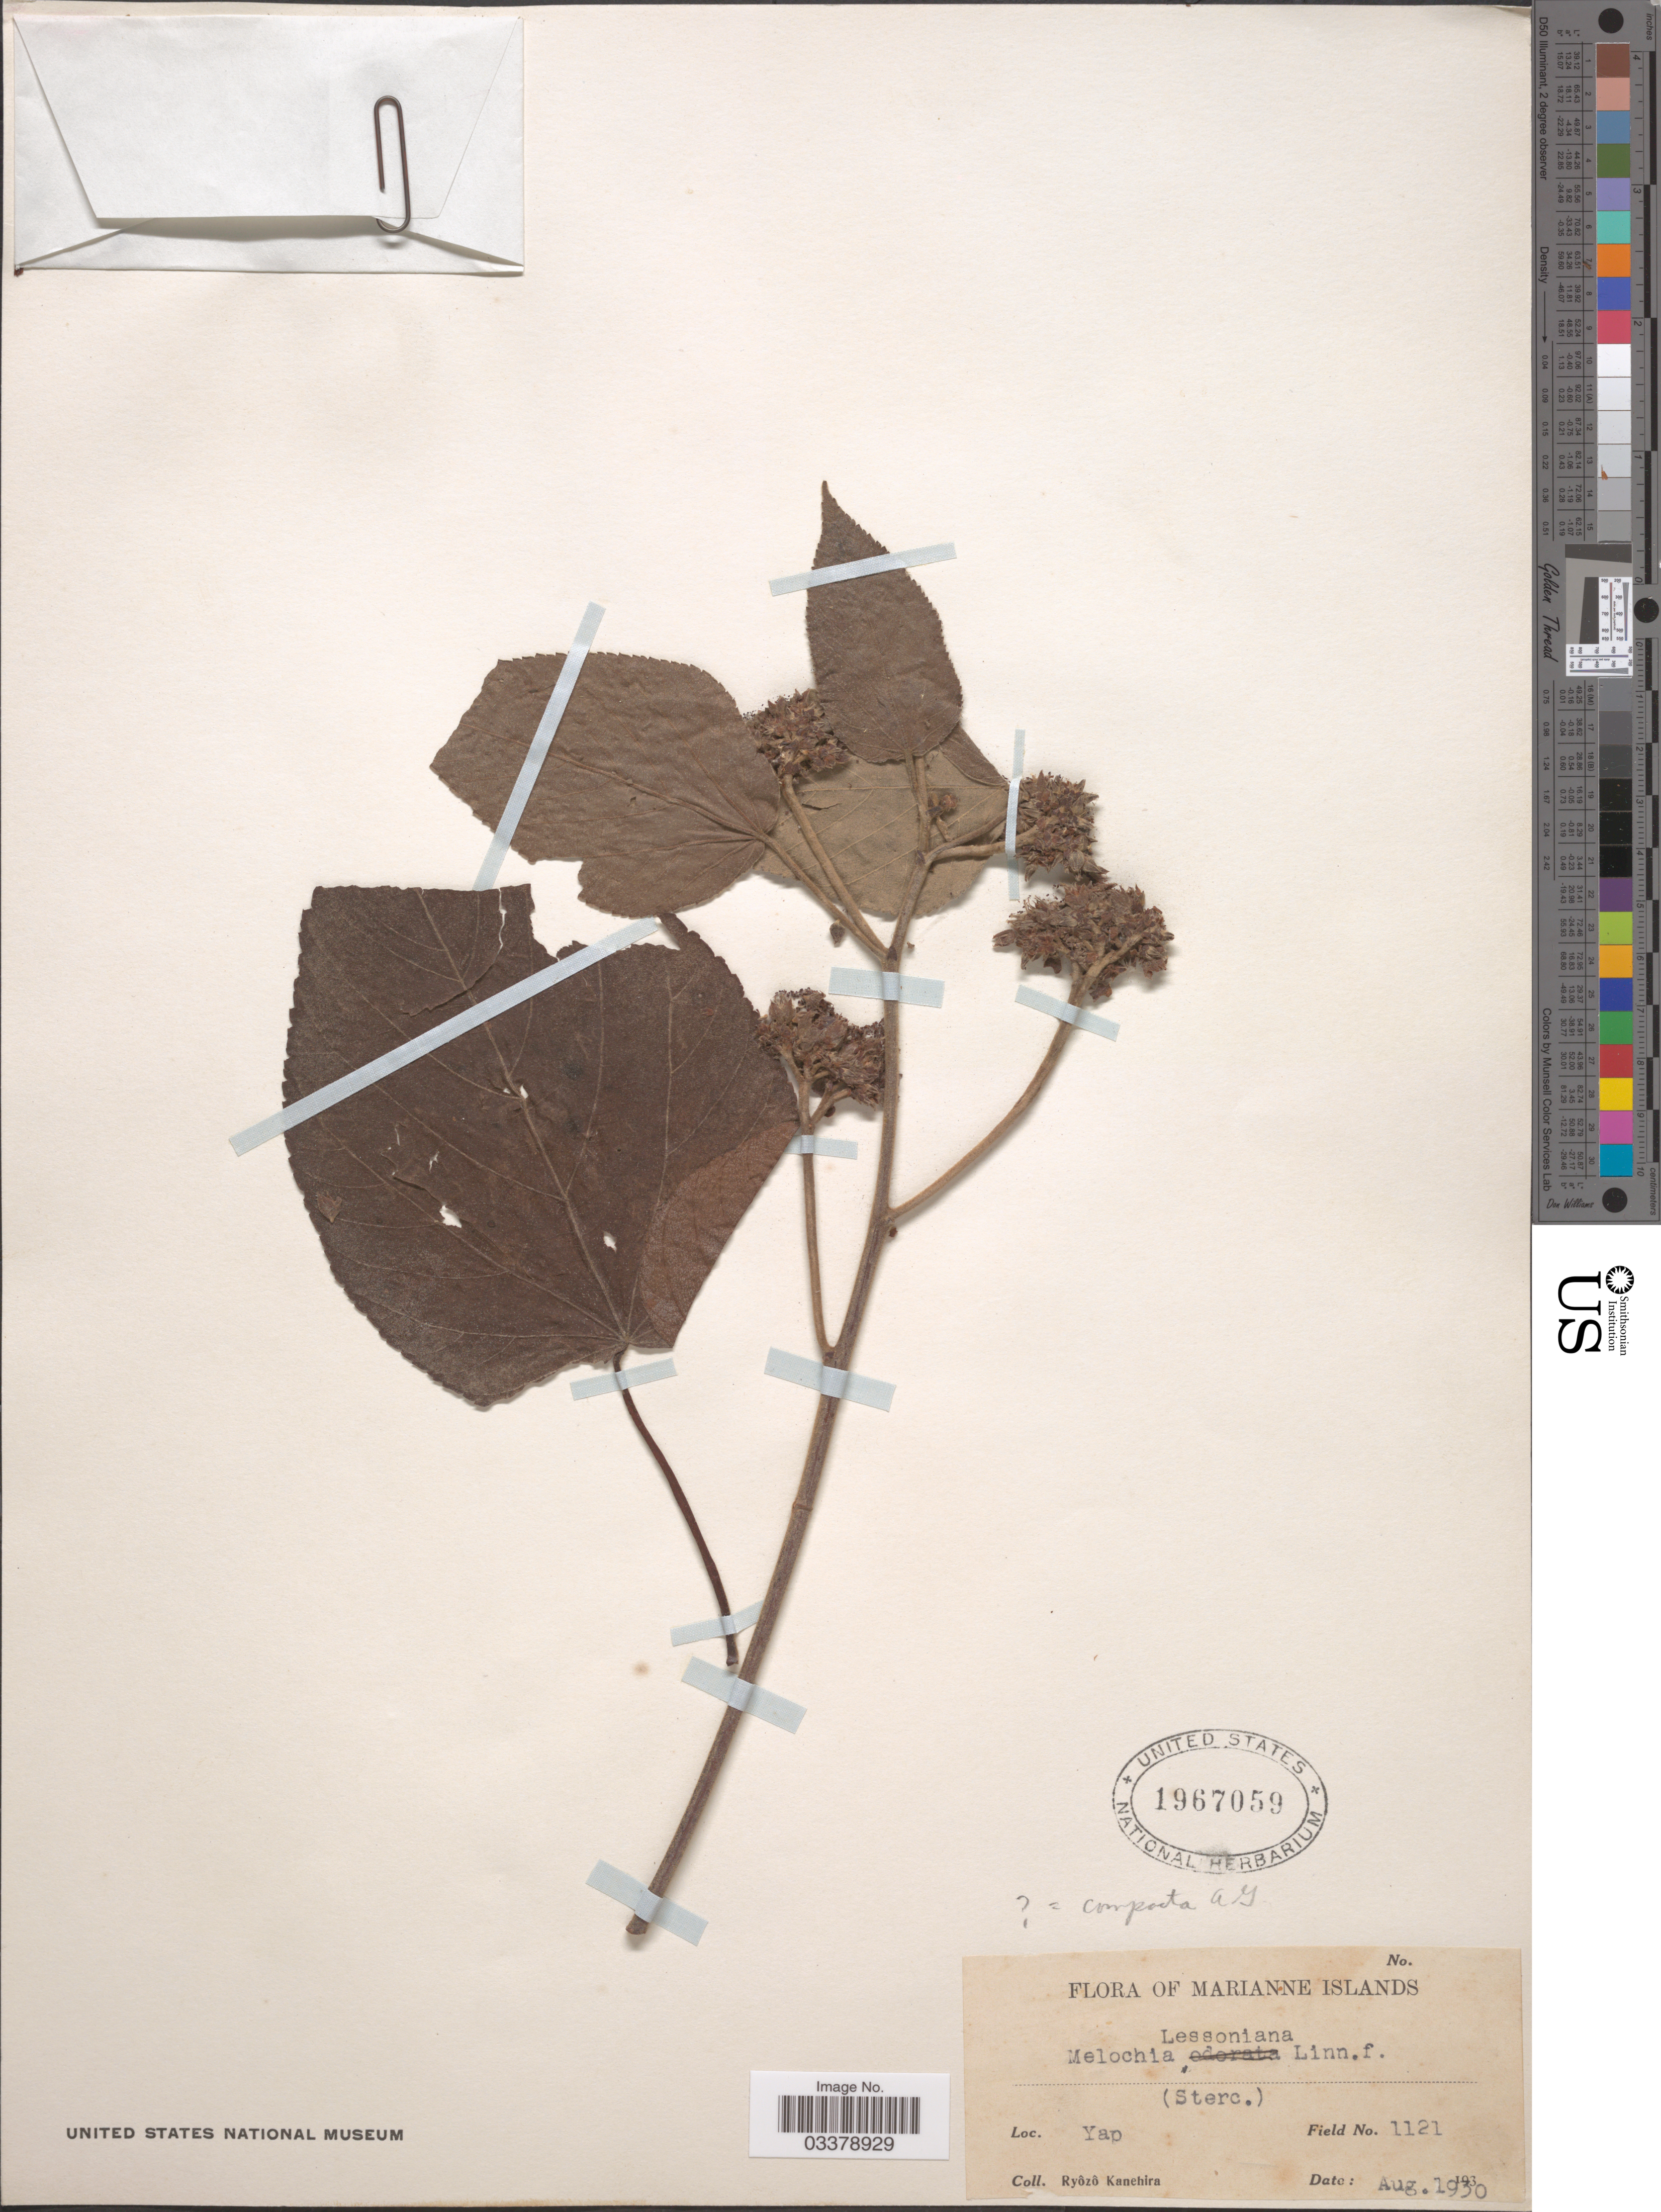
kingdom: Plantae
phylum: Tracheophyta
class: Magnoliopsida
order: Malvales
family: Malvaceae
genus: Melochia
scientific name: Melochia compacta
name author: Hochr.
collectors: R. Kanehira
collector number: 1121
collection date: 1930-08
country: Micronesia, Federated States of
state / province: Yap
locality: Marianne Islands.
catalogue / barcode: US 1967059